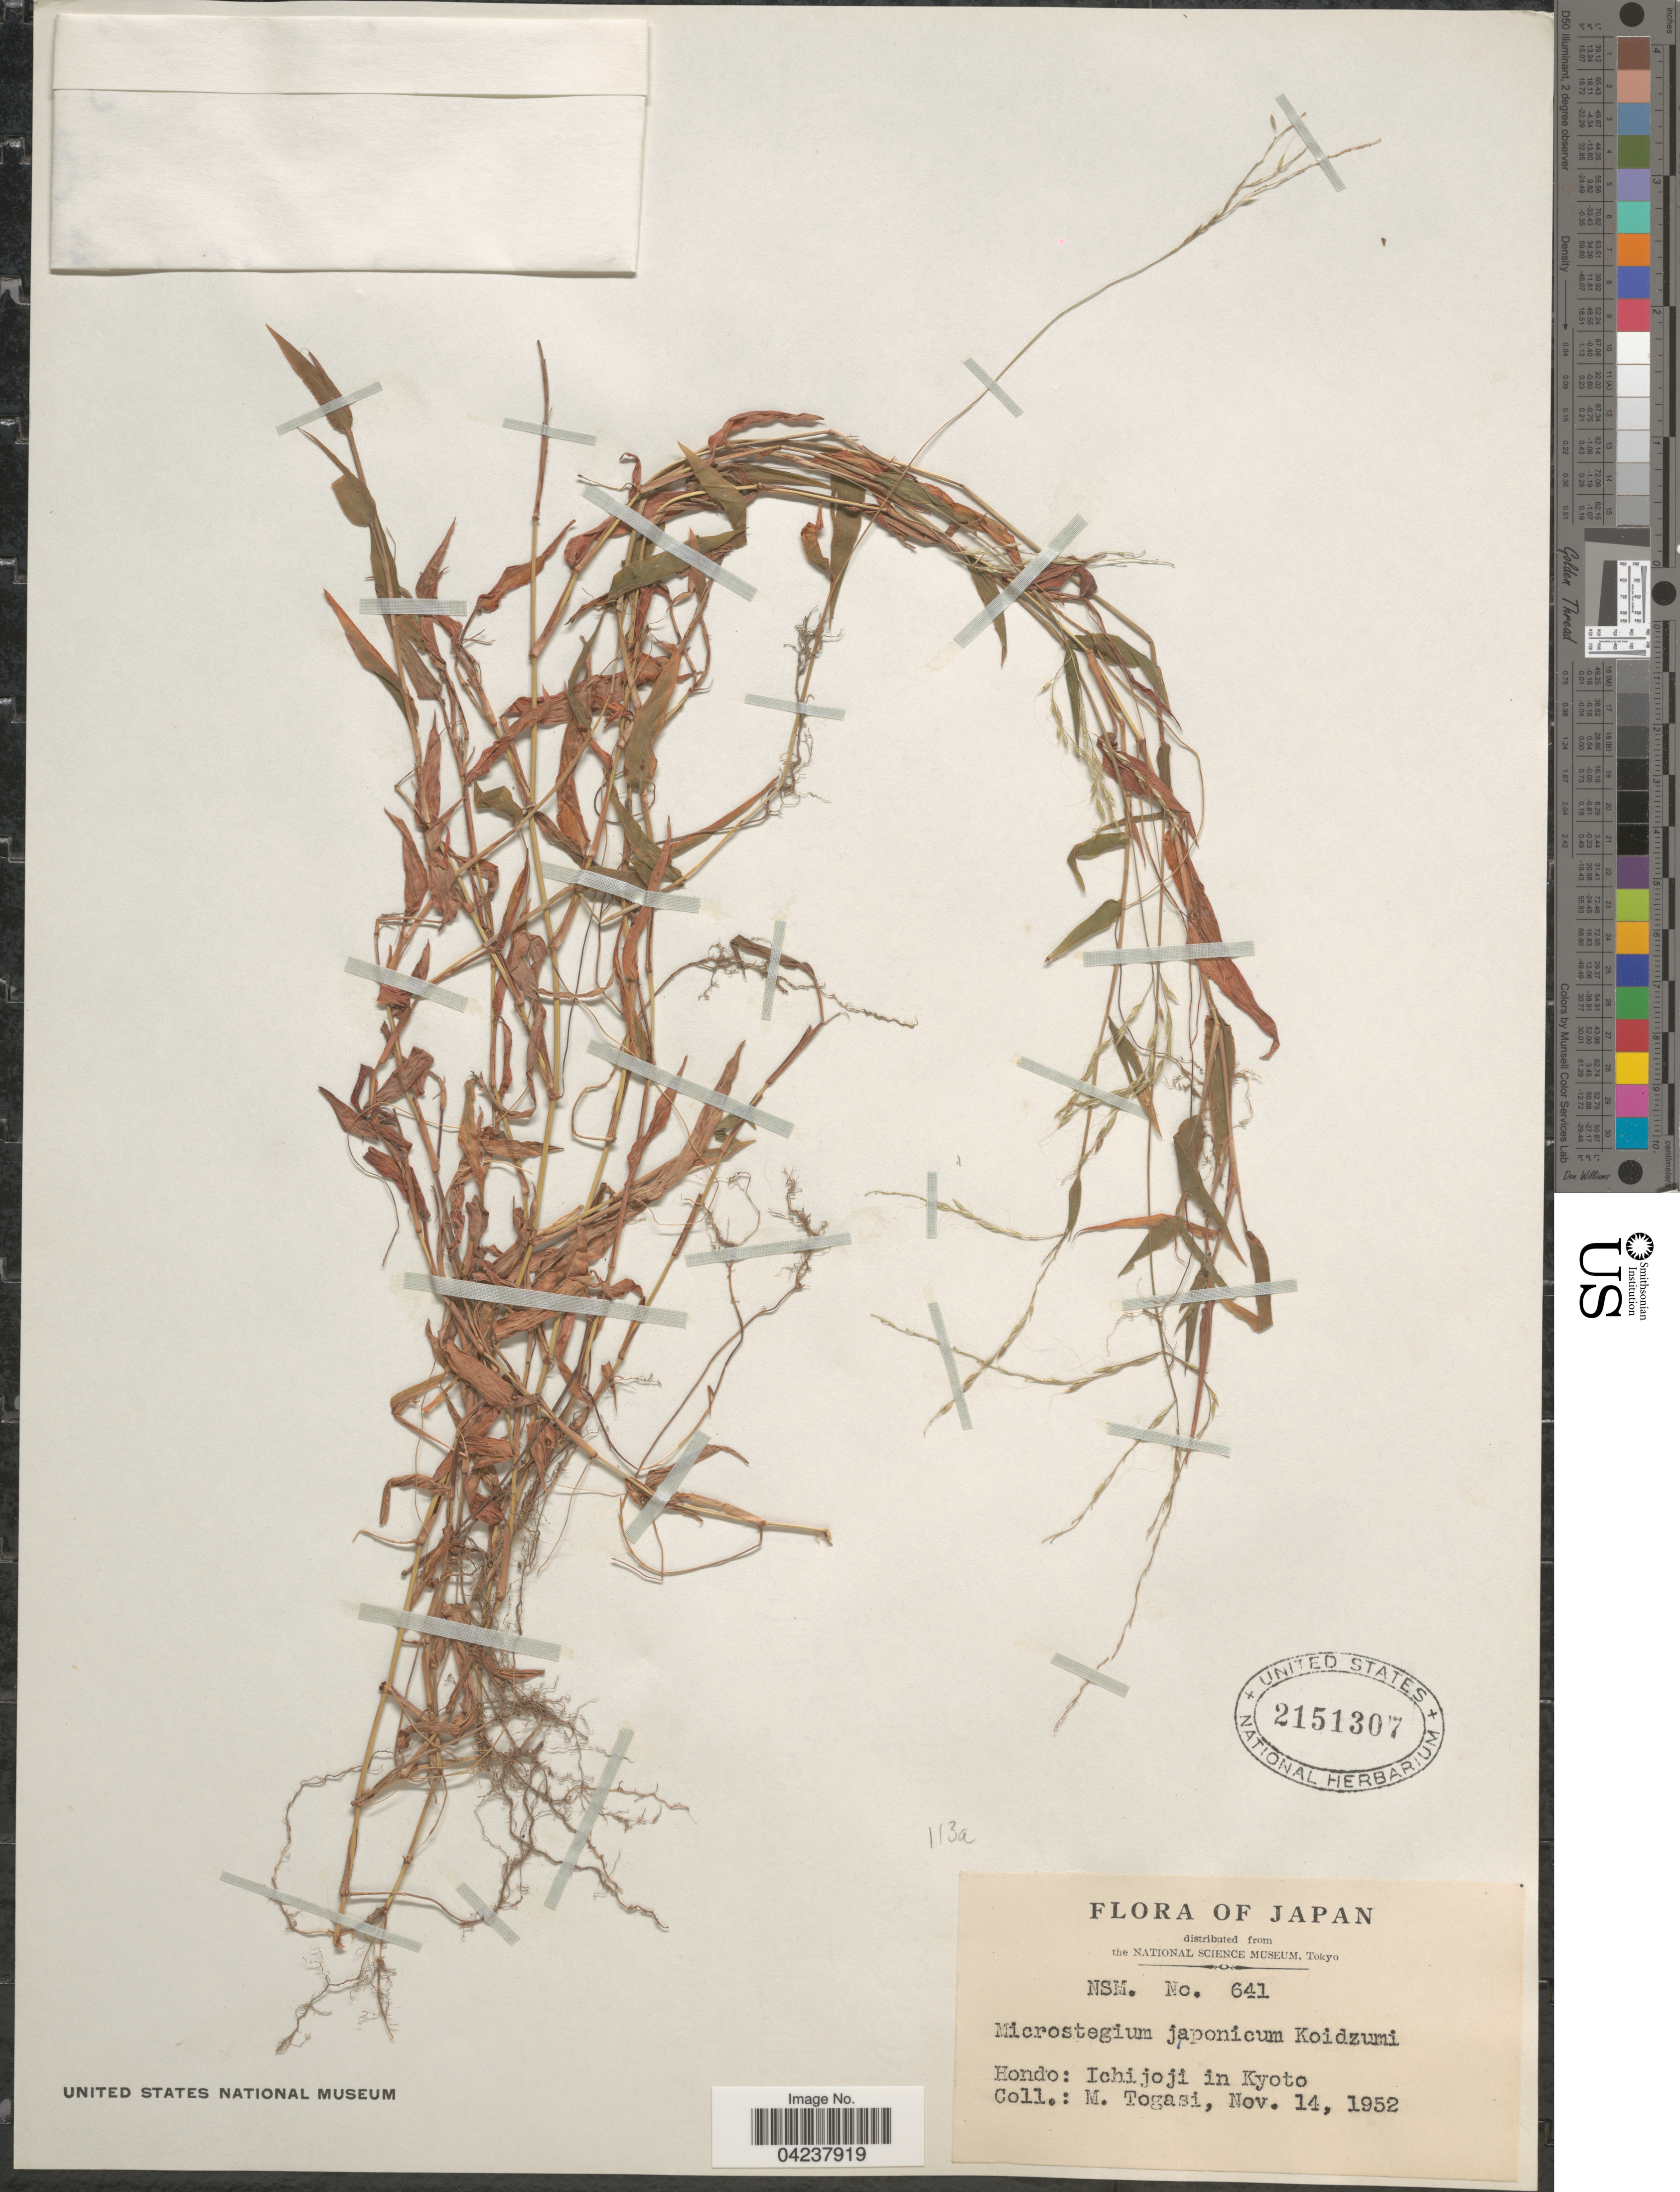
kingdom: Plantae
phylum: Tracheophyta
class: Liliopsida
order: Poales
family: Poaceae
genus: Microstegium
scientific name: Microstegium japonicum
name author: (Miq.) Koidz.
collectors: M. Togasi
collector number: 641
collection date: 1952-11-14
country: Japan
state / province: Kyoto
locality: Hondo: Ichijoji.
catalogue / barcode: US 2151307